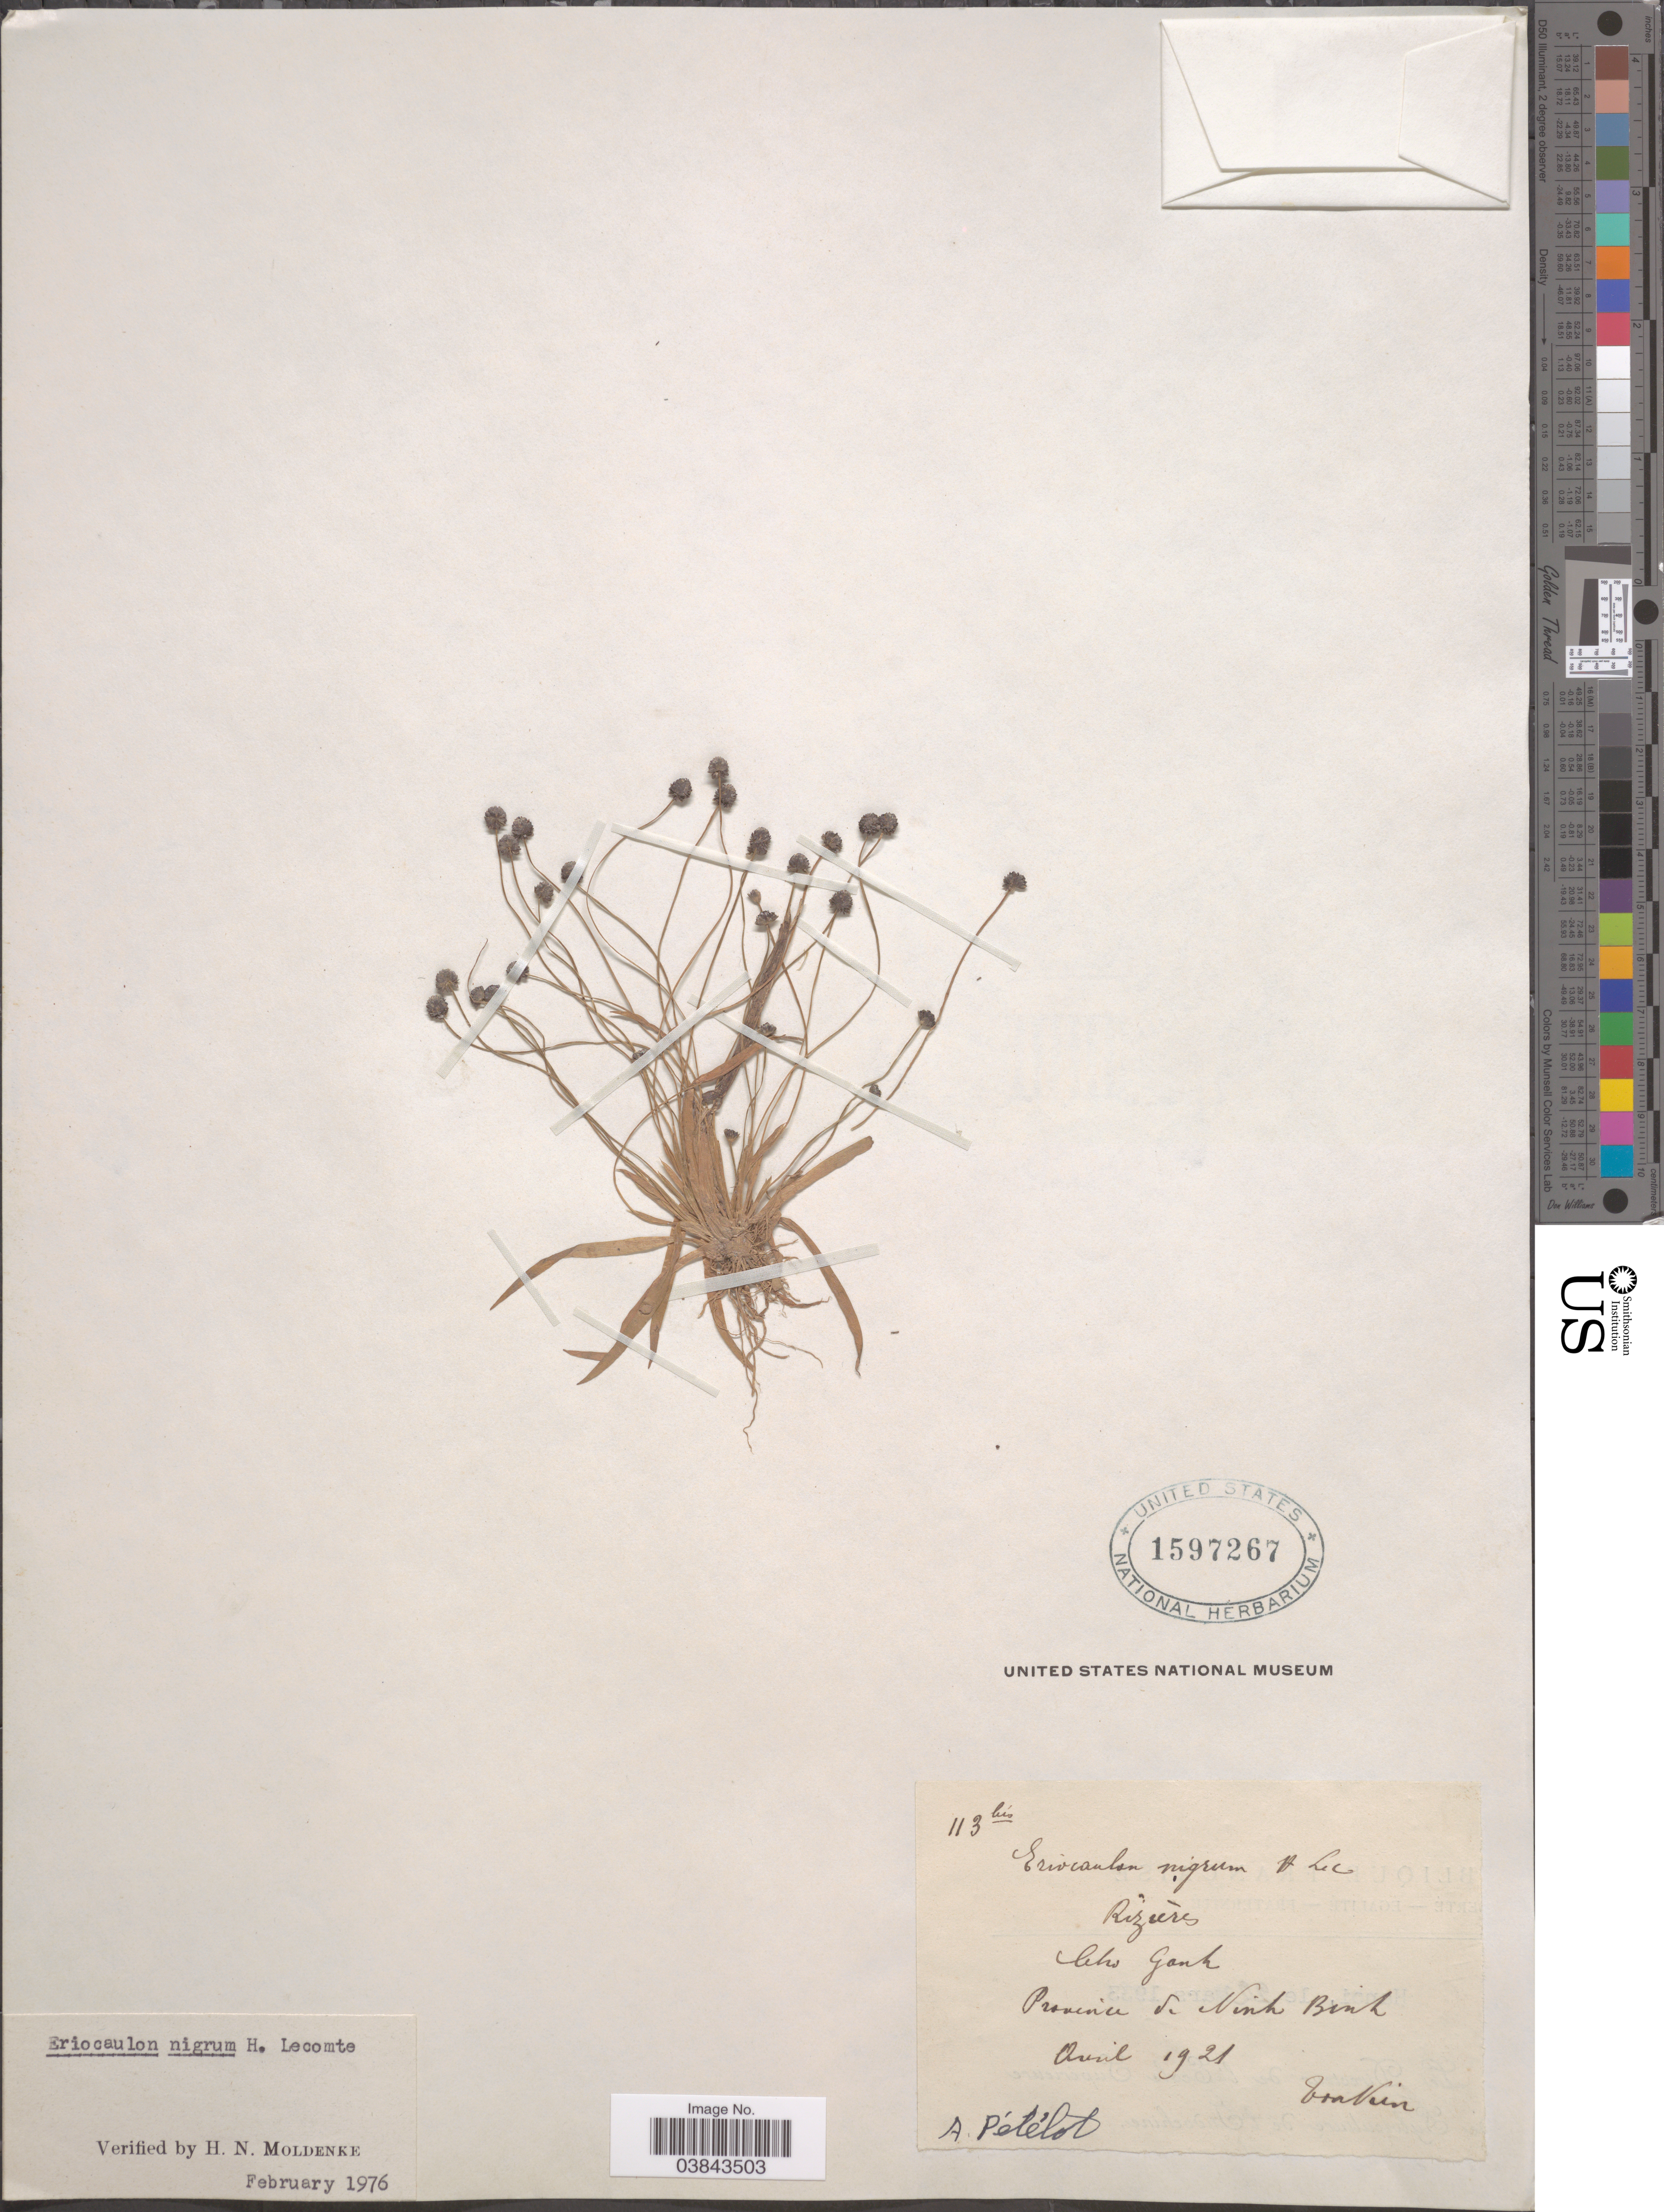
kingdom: Plantae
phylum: Tracheophyta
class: Liliopsida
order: Poales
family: Eriocaulaceae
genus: Eriocaulon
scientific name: Eriocaulon nigrum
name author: Lecomte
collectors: A. Petelot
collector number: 113 bis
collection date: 1921-04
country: Vietnam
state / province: Ninh Binh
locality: Cho Ganh.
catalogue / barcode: US 1597267